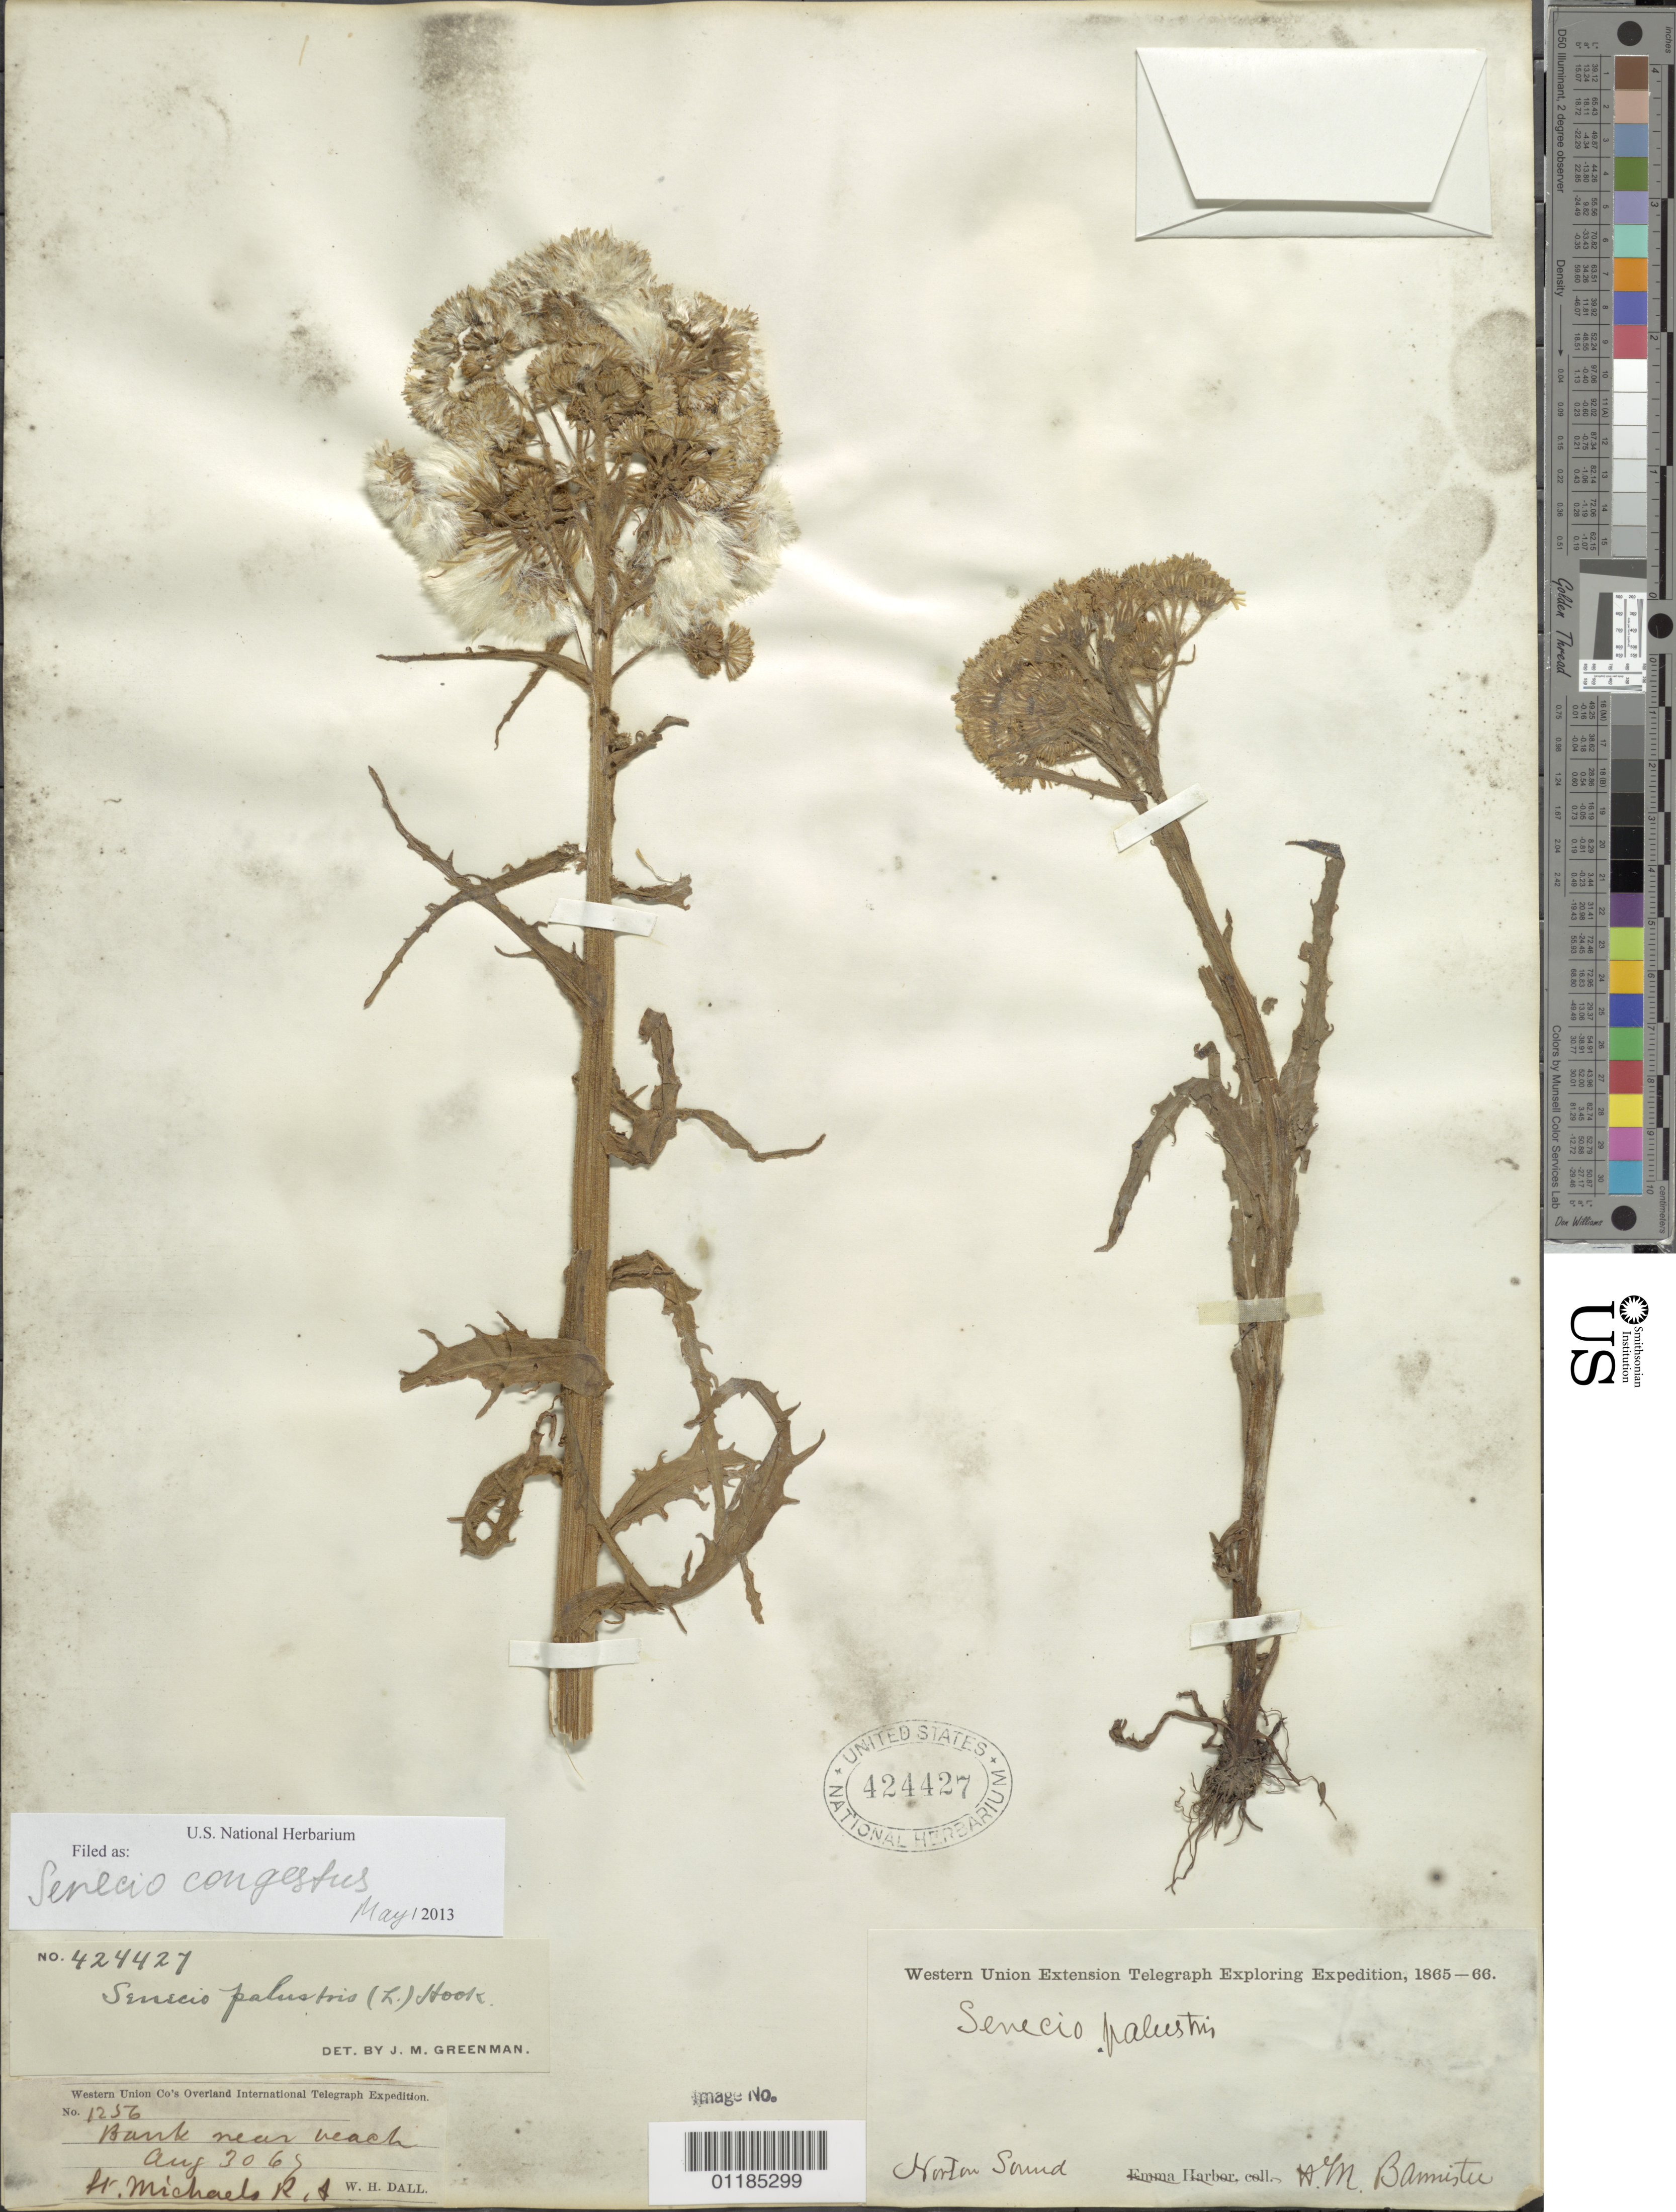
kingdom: Plantae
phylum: Tracheophyta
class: Magnoliopsida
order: Asterales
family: Asteraceae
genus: Tephroseris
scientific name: Tephroseris palustris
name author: (L.) Rchb.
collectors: H. Bannister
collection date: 1865/1866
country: United States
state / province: Alaska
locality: Ft. St. Michaels, Norton Sound.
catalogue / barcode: US 424427